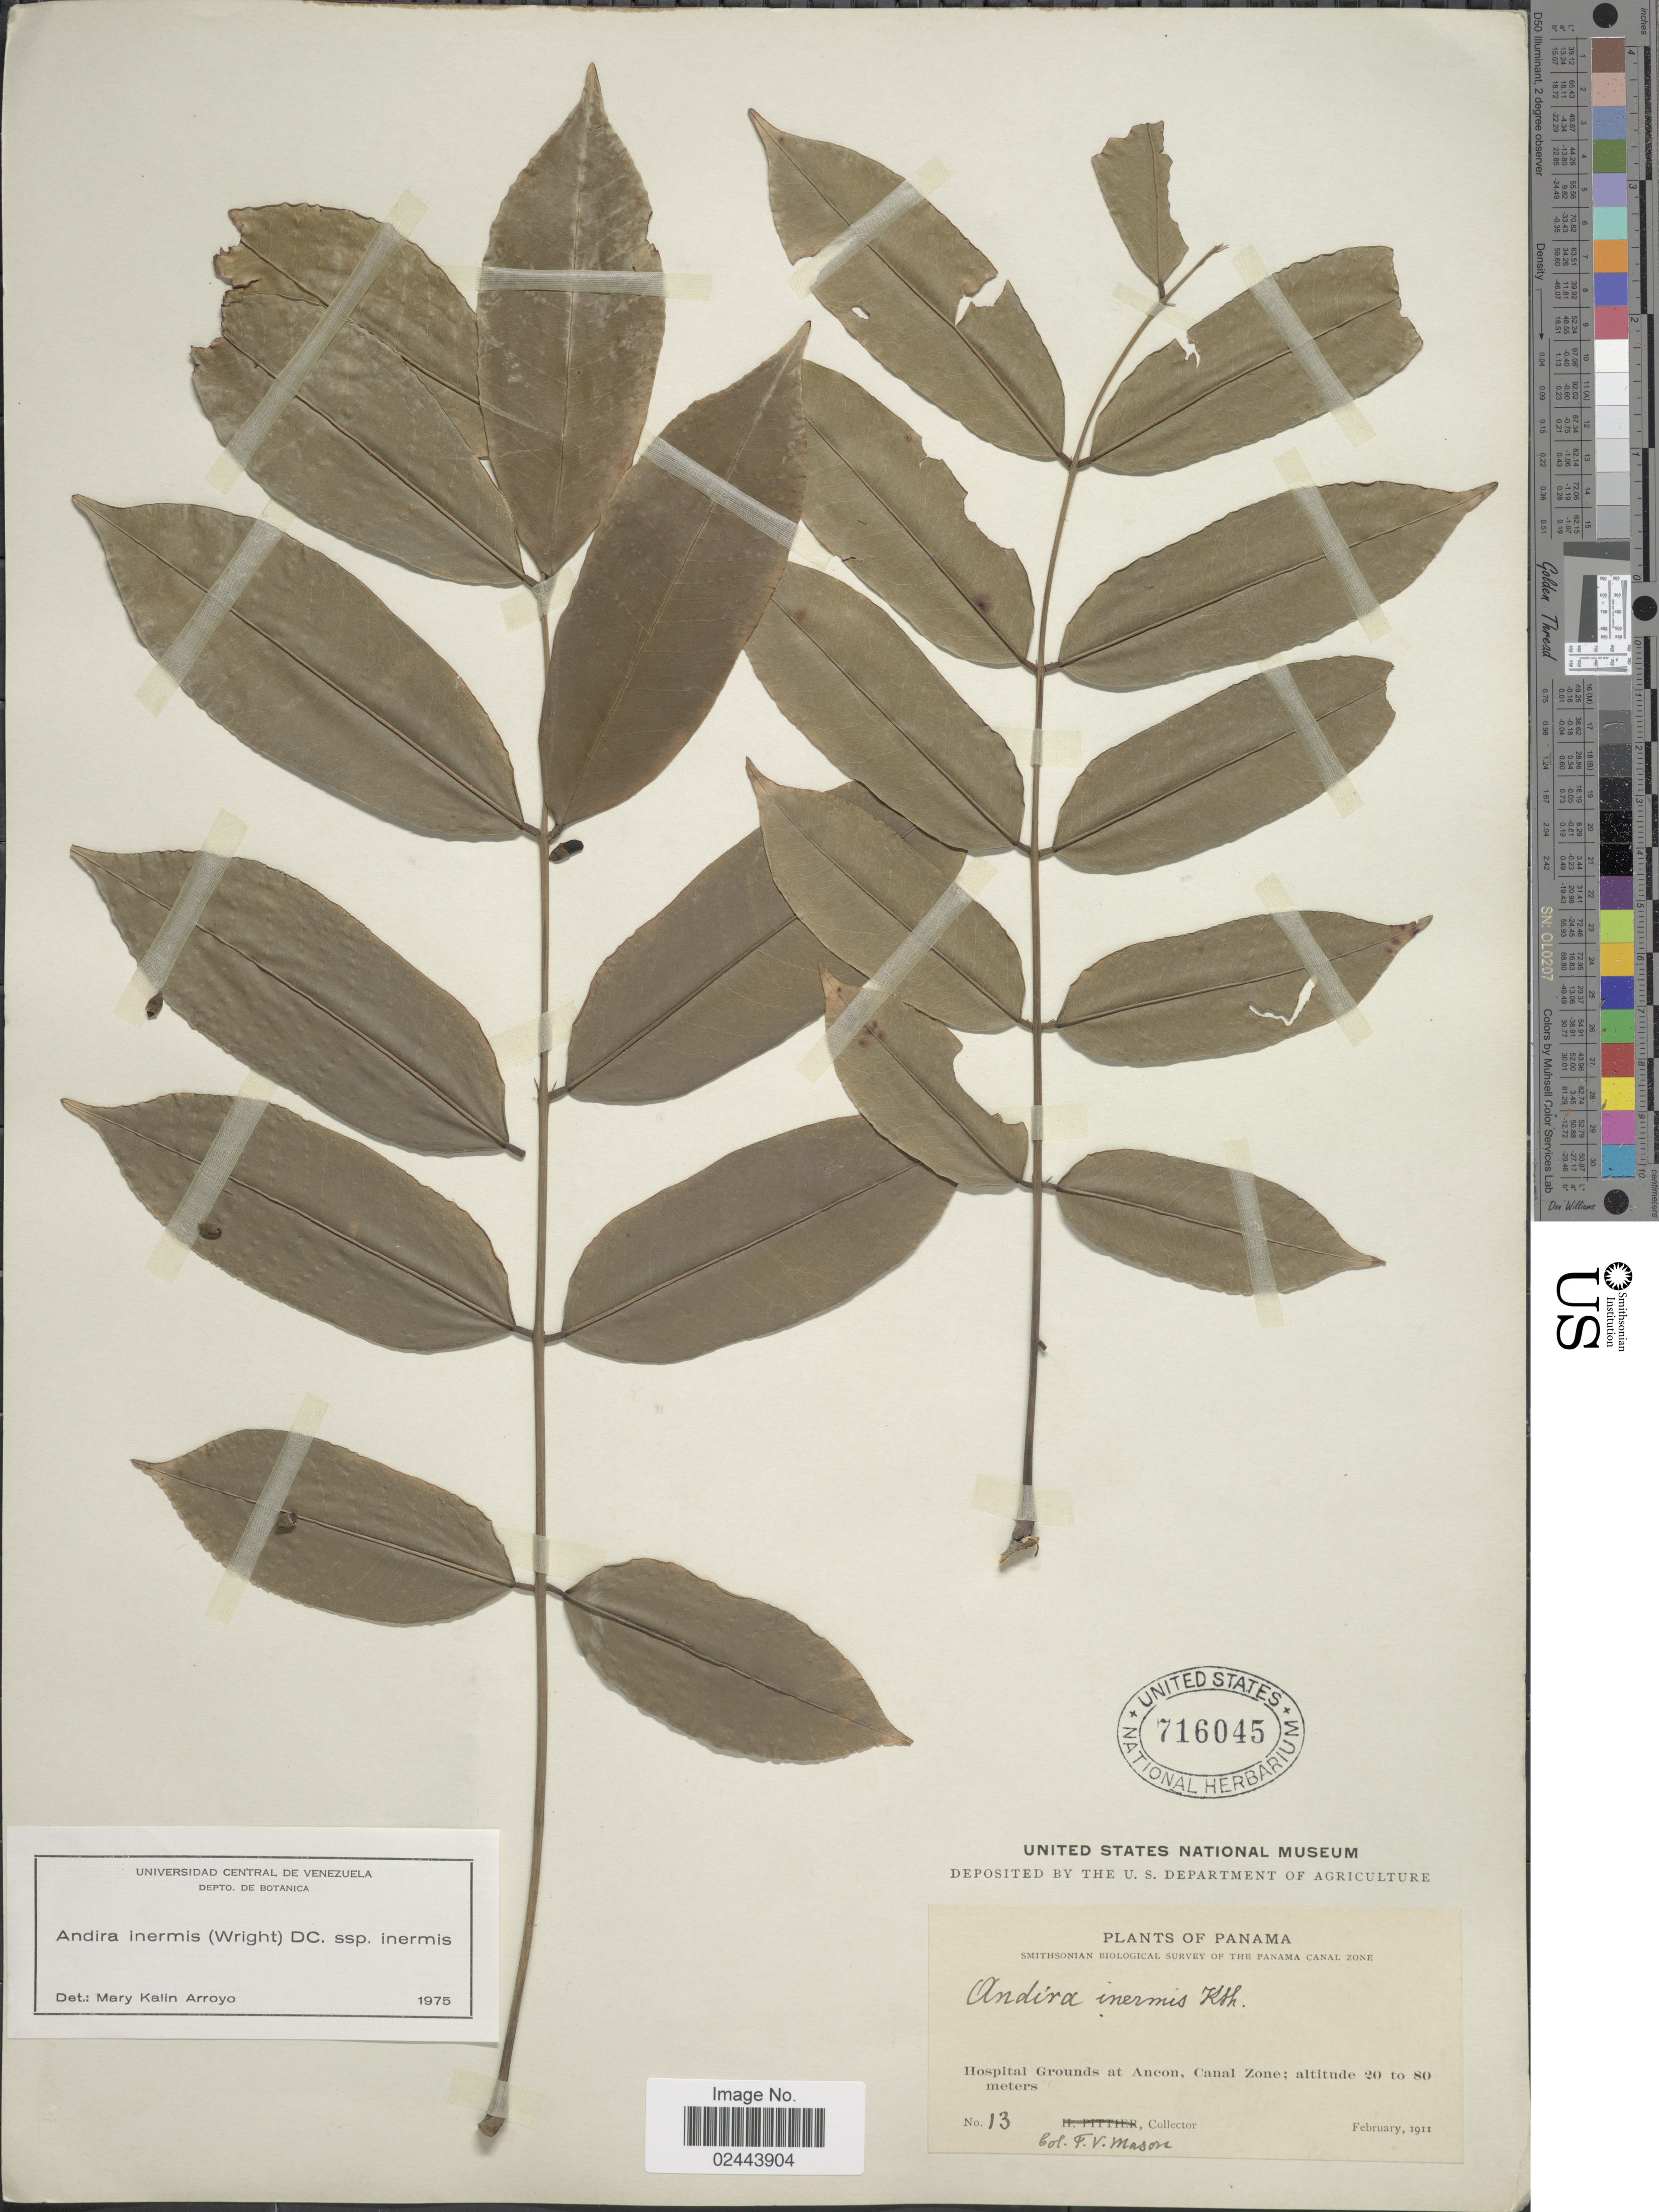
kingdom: Plantae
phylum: Tracheophyta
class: Magnoliopsida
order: Fabales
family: Fabaceae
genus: Andira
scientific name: Andira inermis subsp. inermis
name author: (W. Wright) Kunth ex DC.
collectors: F. Mason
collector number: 13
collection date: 1911-02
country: Panama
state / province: Colón / Panamá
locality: Hospital Grounds at Ancon, Canal Zone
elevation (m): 20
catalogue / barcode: US 716045